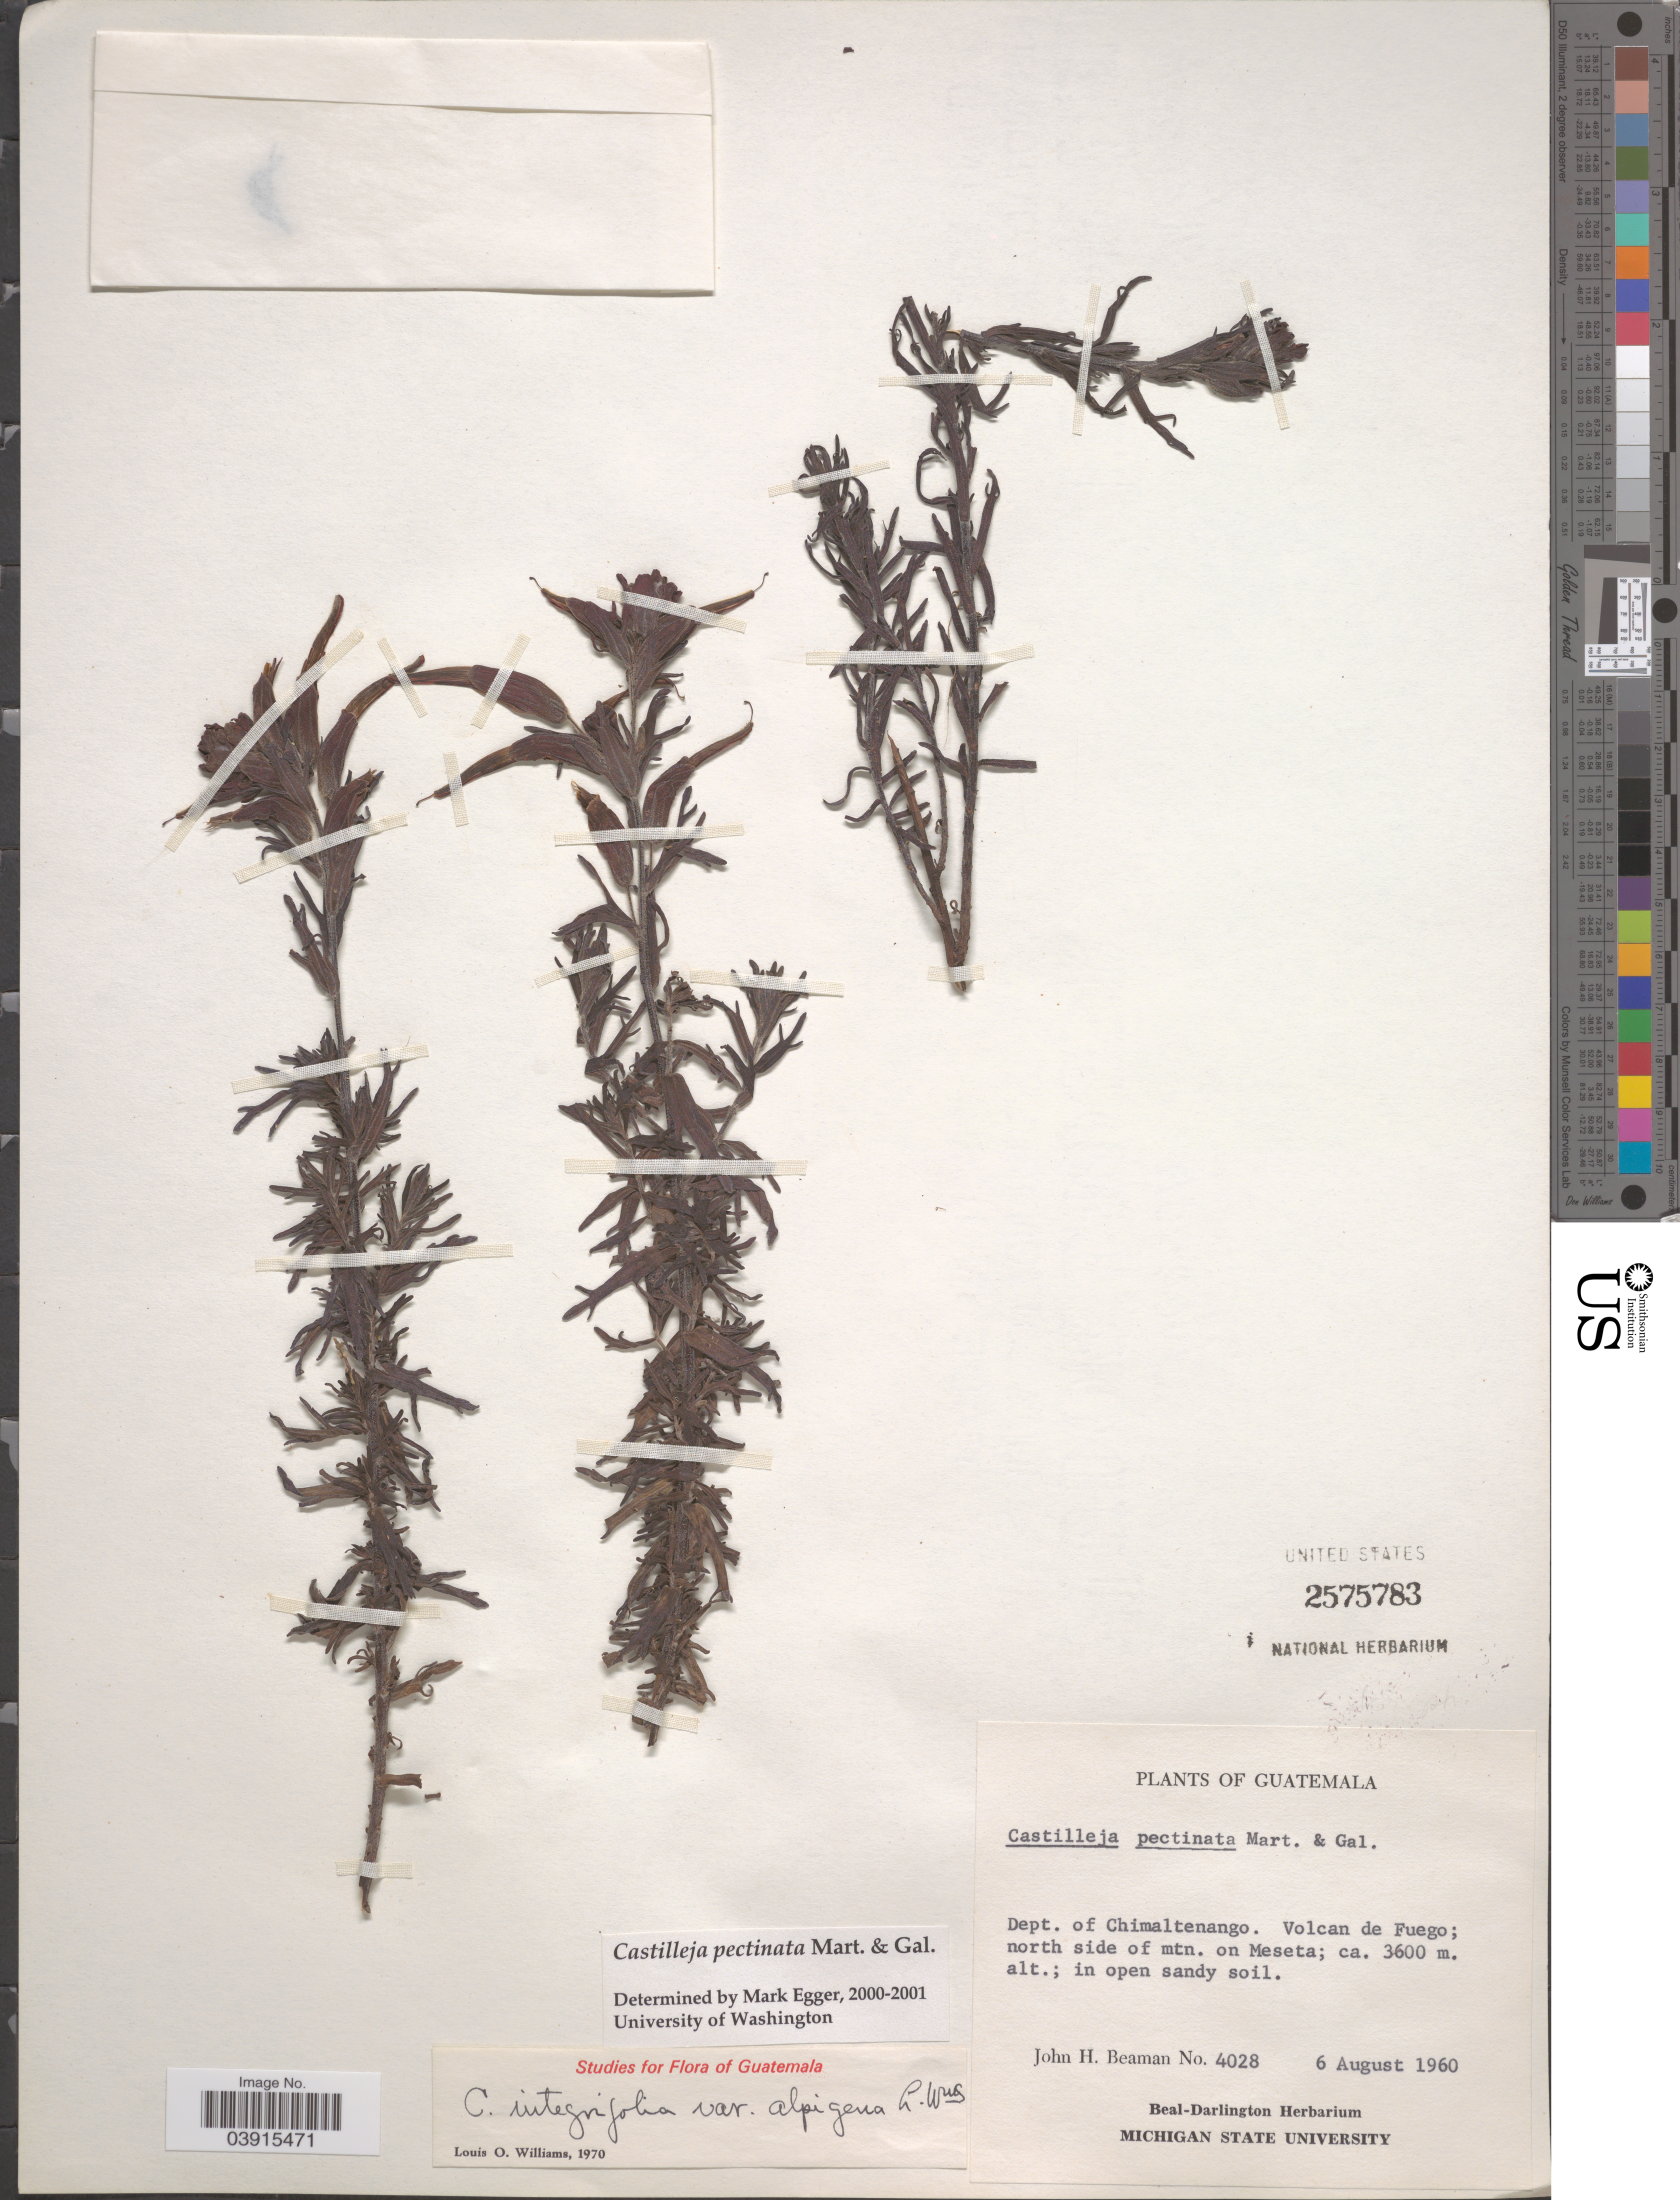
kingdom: Plantae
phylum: Tracheophyta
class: Magnoliopsida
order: Lamiales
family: Orobanchaceae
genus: Castilleja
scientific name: Castilleja pectinata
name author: M. Martens & Galeotti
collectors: J. H. Beaman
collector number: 4028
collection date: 1960-08-06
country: Guatemala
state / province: Chimaltenango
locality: Dept. of Chimaltenango. Volcan de Fuego; north side of mtn. on Meseta.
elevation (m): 3600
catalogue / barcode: US 2575783